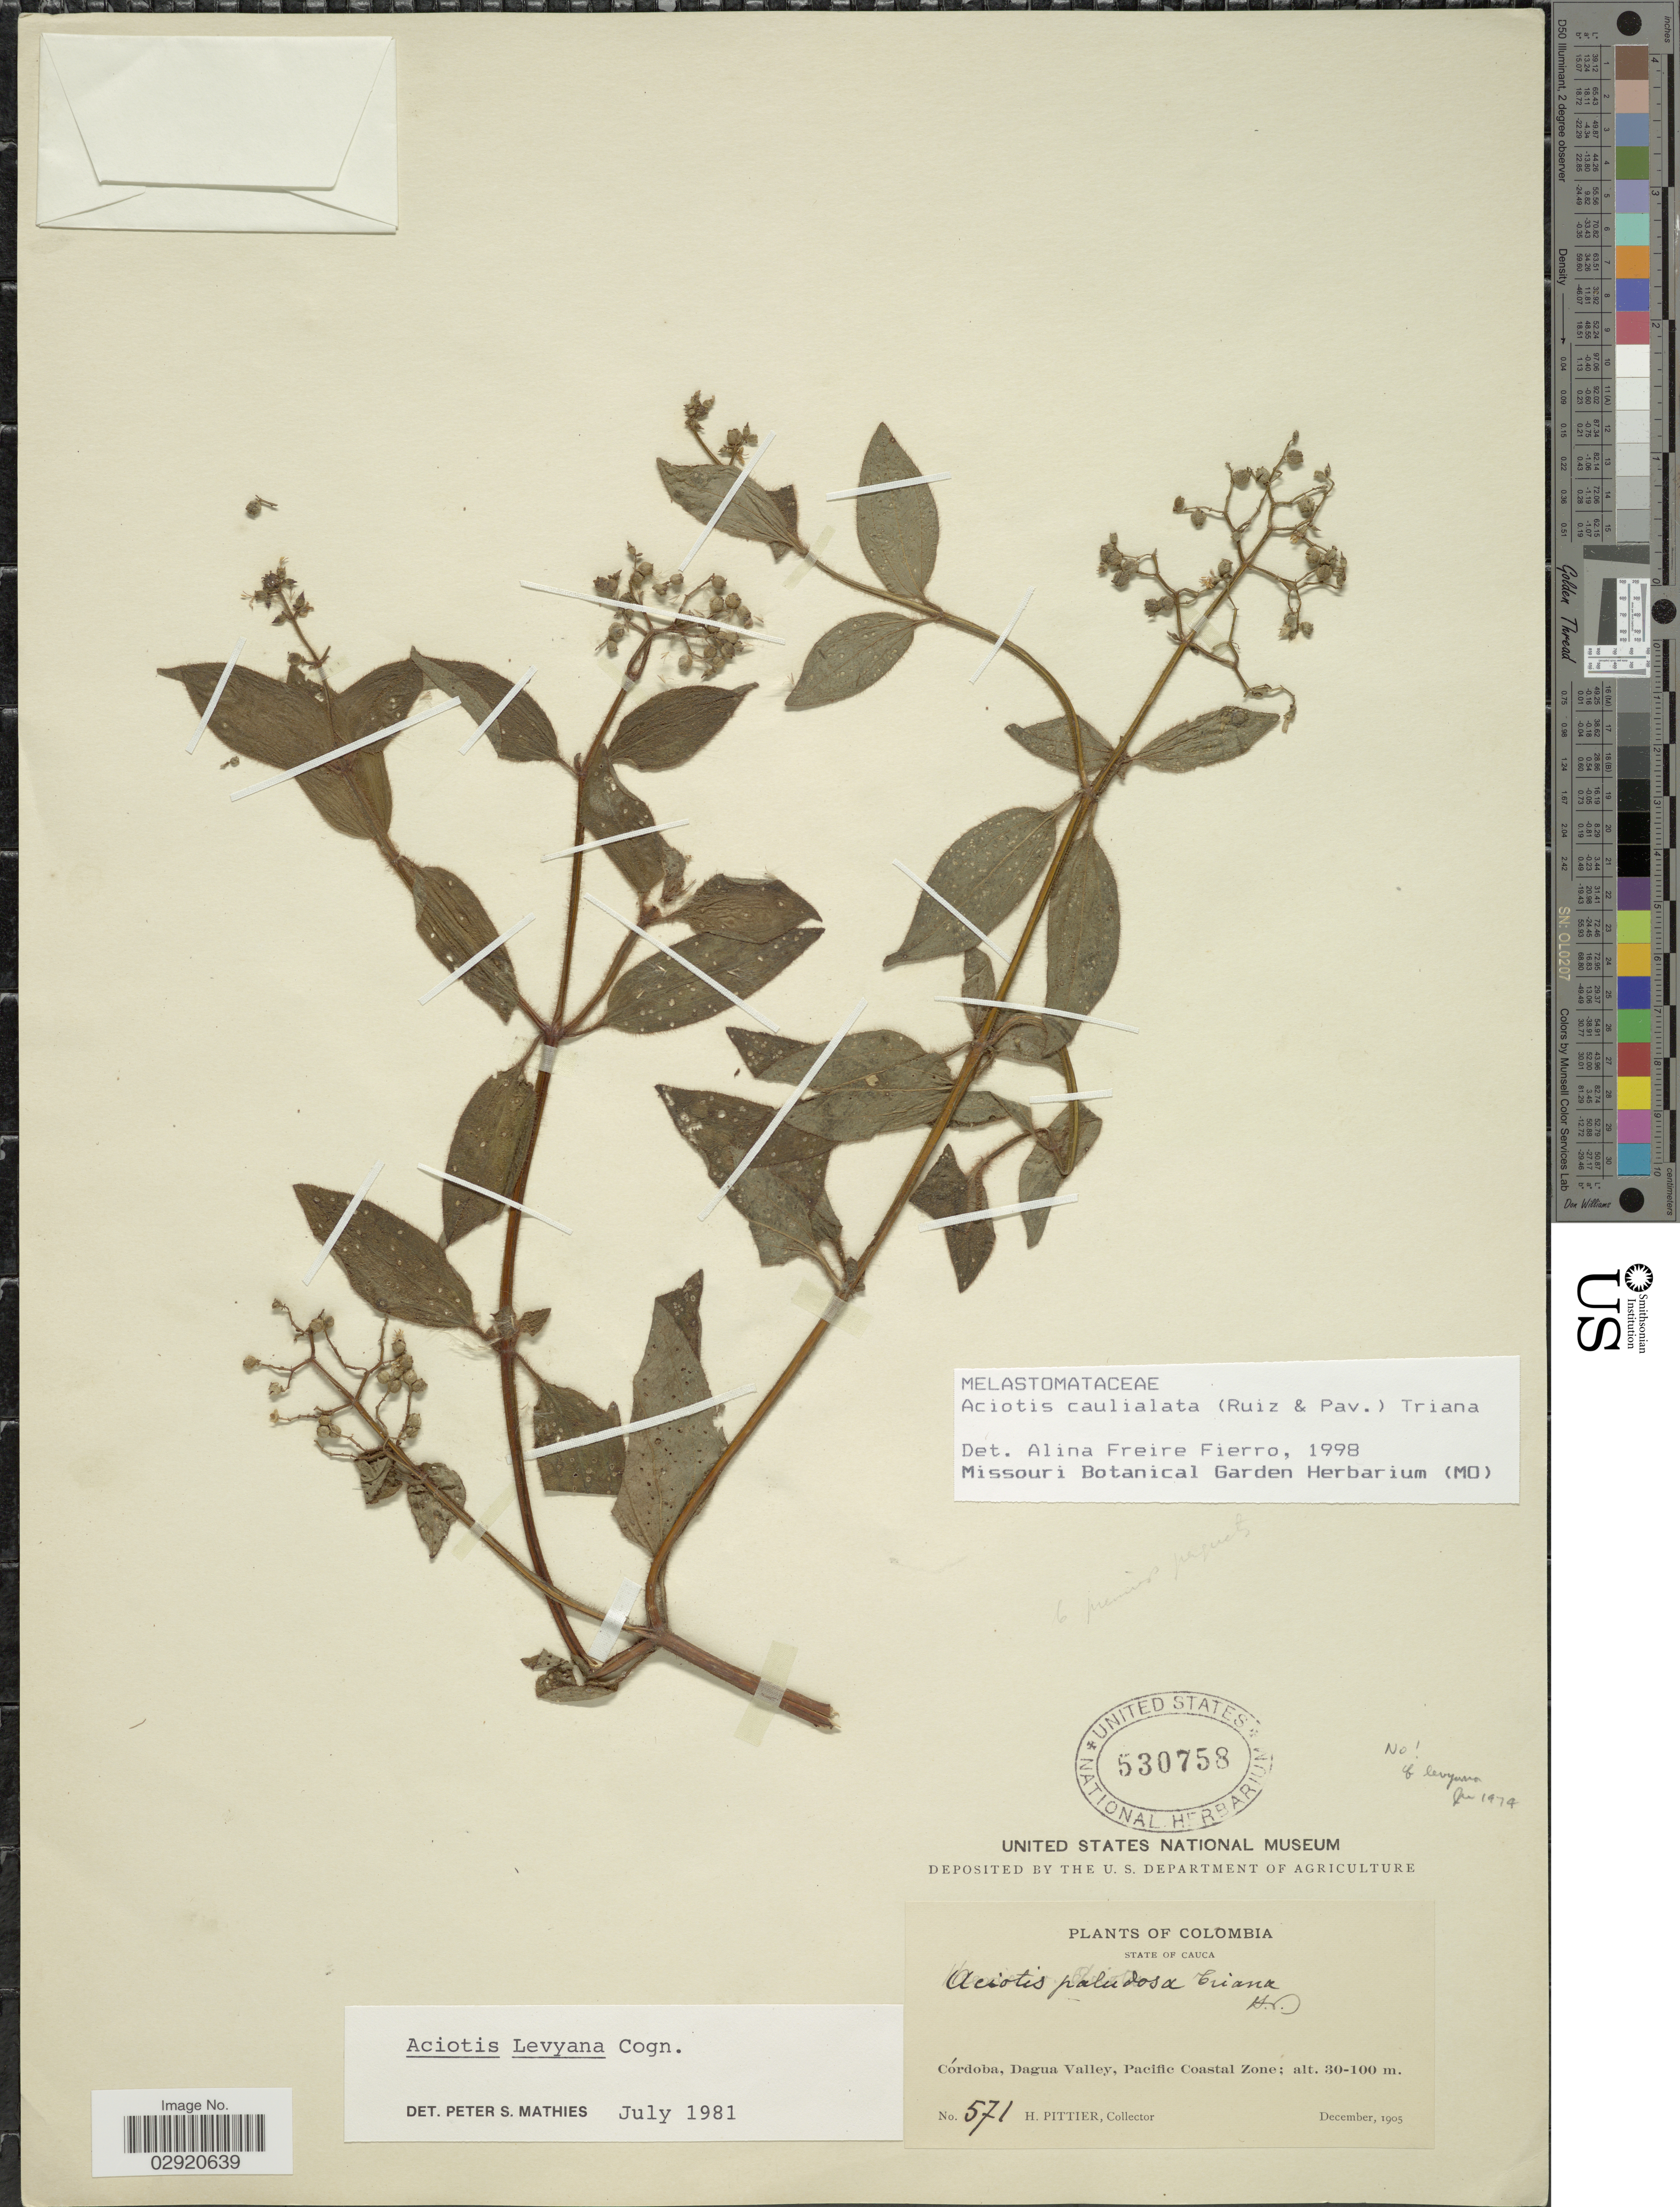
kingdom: Plantae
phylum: Tracheophyta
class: Magnoliopsida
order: Myrtales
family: Melastomataceae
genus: Aciotis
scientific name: Aciotis rubricaulis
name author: (Mart. ex DC.) Triana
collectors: H. F. Pittier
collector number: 571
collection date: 1905-12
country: Colombia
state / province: Córdoba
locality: Dagua Valley, Pacific Coastal Zone.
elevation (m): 30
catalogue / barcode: US 530758